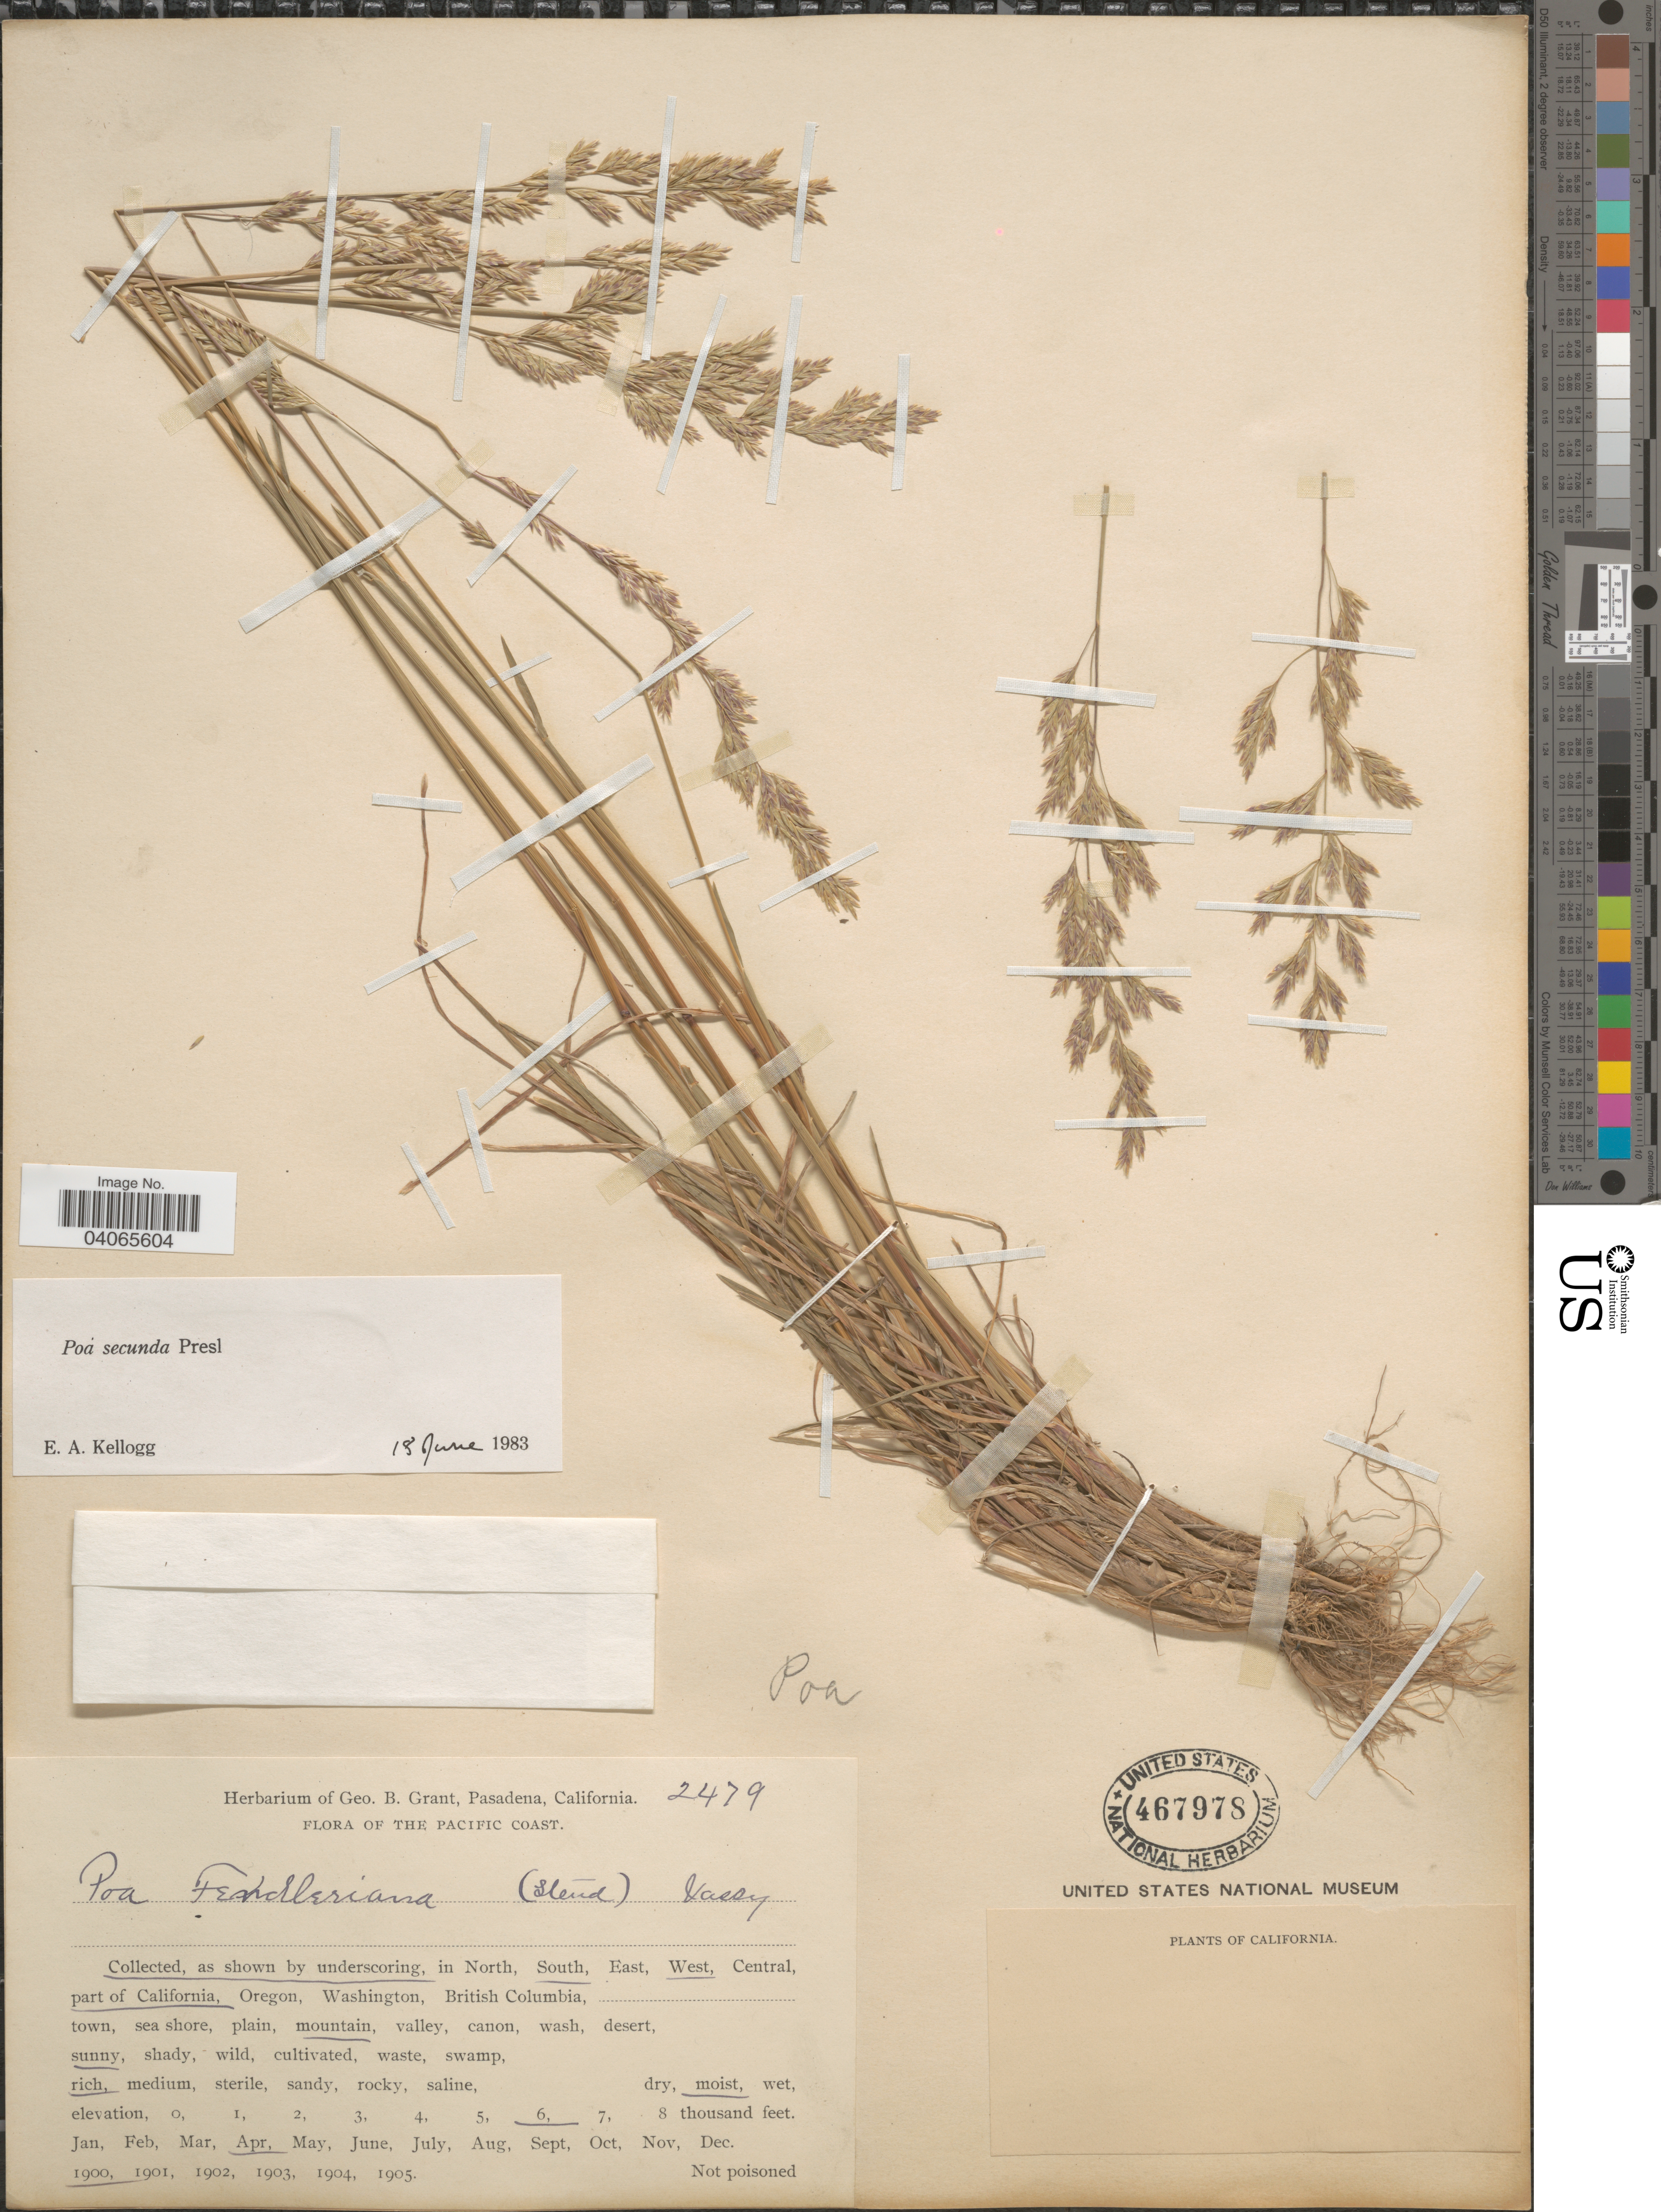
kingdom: Plantae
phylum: Tracheophyta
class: Liliopsida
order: Poales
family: Poaceae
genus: Poa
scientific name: Poa secunda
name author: J. Presl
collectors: ex herb. Geo. B. Grant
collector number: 2479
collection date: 1900-04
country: United States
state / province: California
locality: The Pacific Coast. South, West part of California.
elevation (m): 1829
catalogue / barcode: US 467978